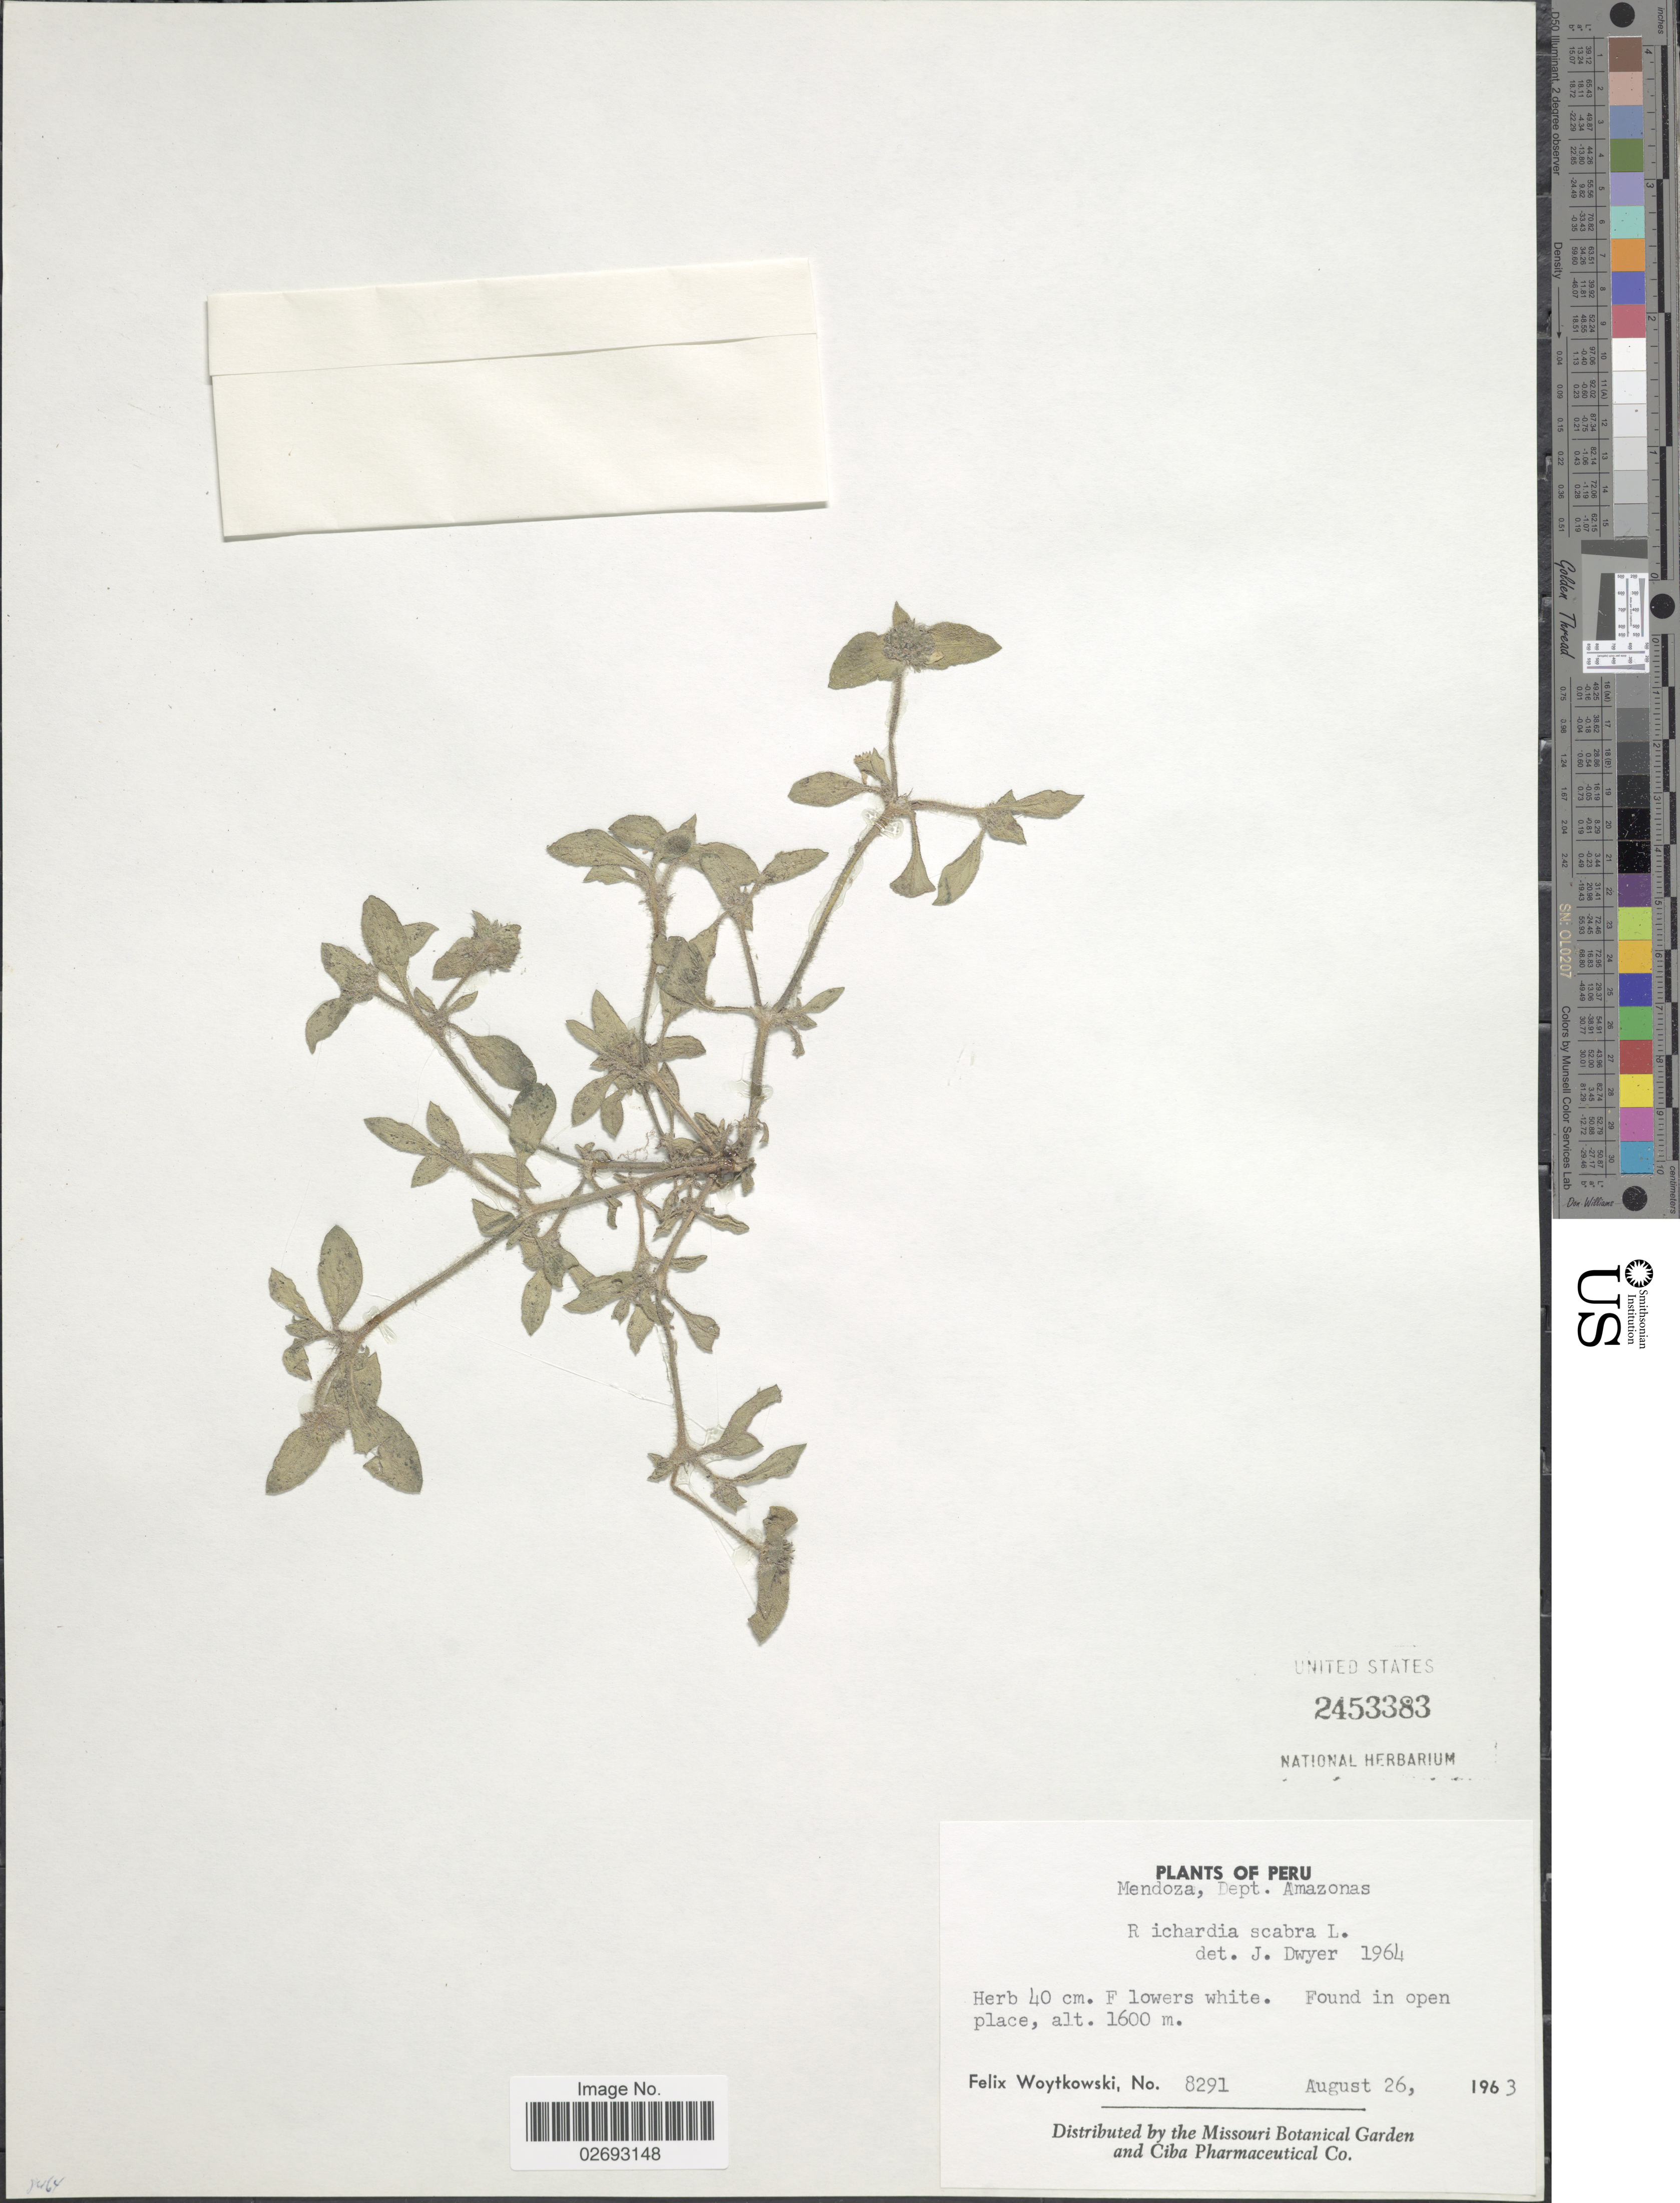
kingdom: Plantae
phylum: Tracheophyta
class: Magnoliopsida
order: Gentianales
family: Rubiaceae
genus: Richardia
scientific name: Richardia scabra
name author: L.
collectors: F. Woytkowski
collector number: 8291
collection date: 1963-08-26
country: Peru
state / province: Amazonas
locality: Mendoza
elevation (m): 1600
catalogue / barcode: US 2453383